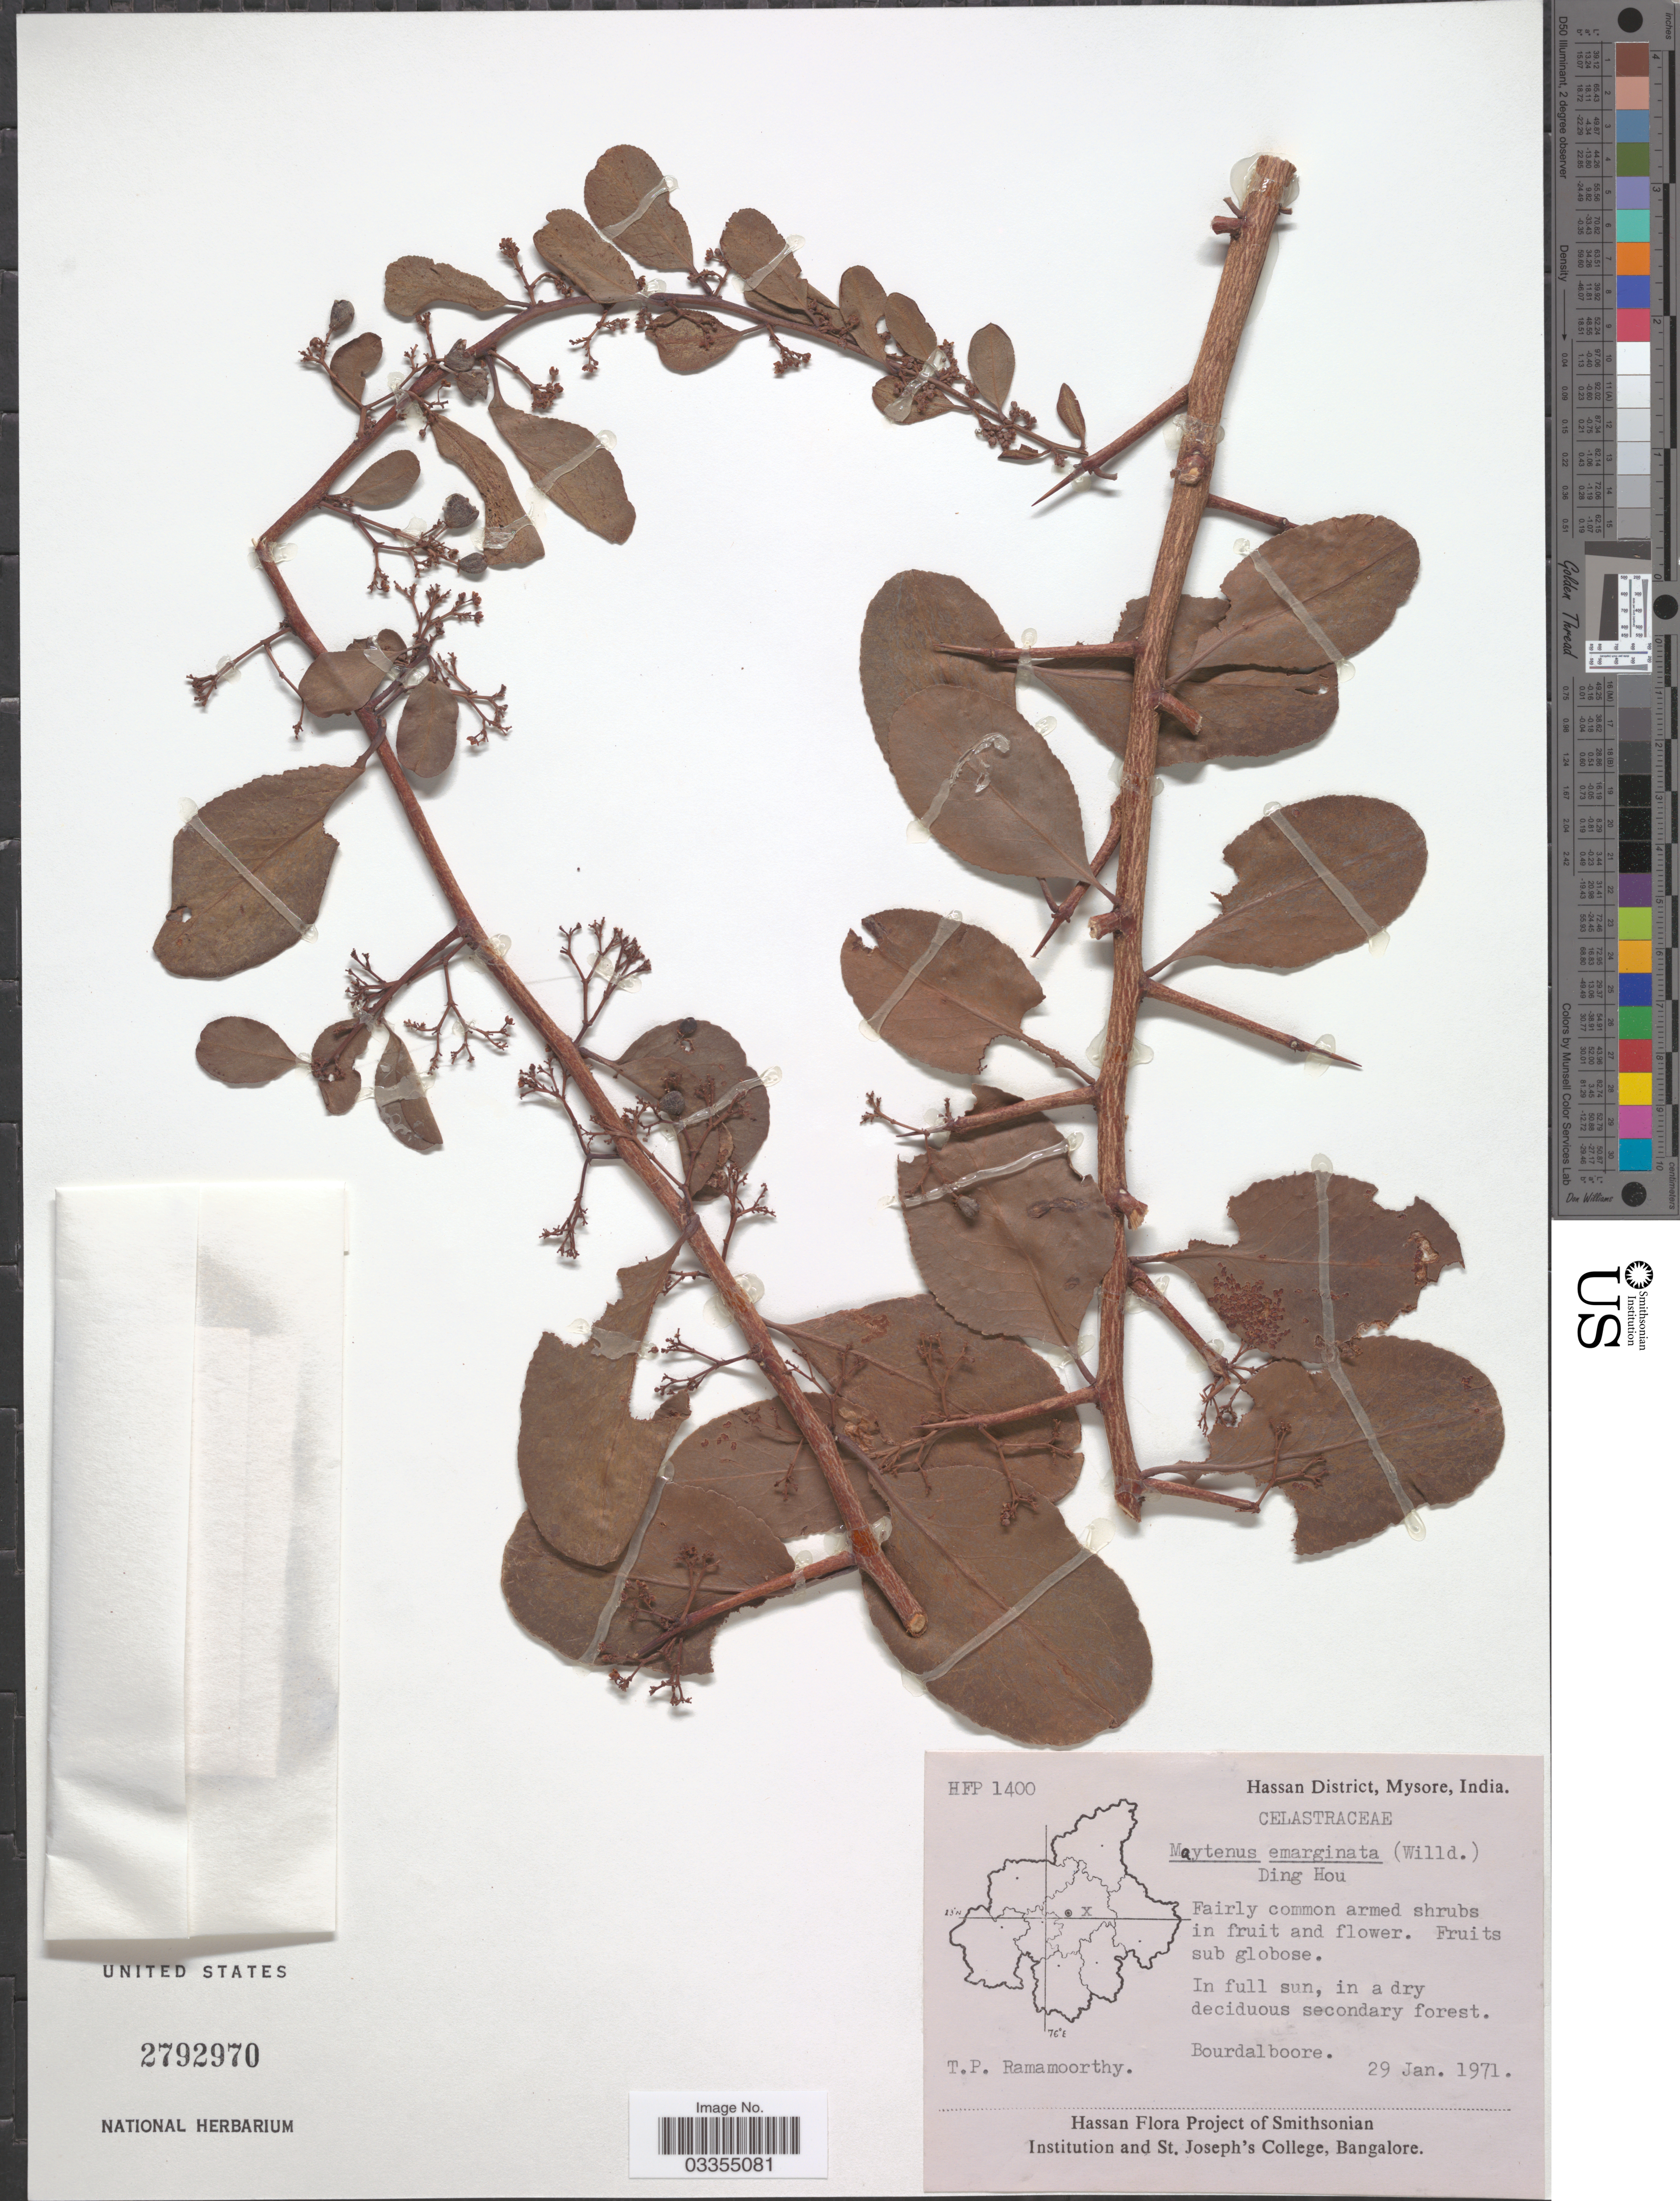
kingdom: Plantae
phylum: Tracheophyta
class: Magnoliopsida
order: Celastrales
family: Celastraceae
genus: Gymnosporia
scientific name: Gymnosporia montana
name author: (Roth) Benth.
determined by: Strong, Mark T., (BOT), Smithsonian Institution - National Museum of Natural History (UNITED STATES)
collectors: T. P. Ramamoorthy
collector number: HFP 1400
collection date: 1971-01-29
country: India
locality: Hassan District, Mysore. Bourdalboore.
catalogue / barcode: US 2792970